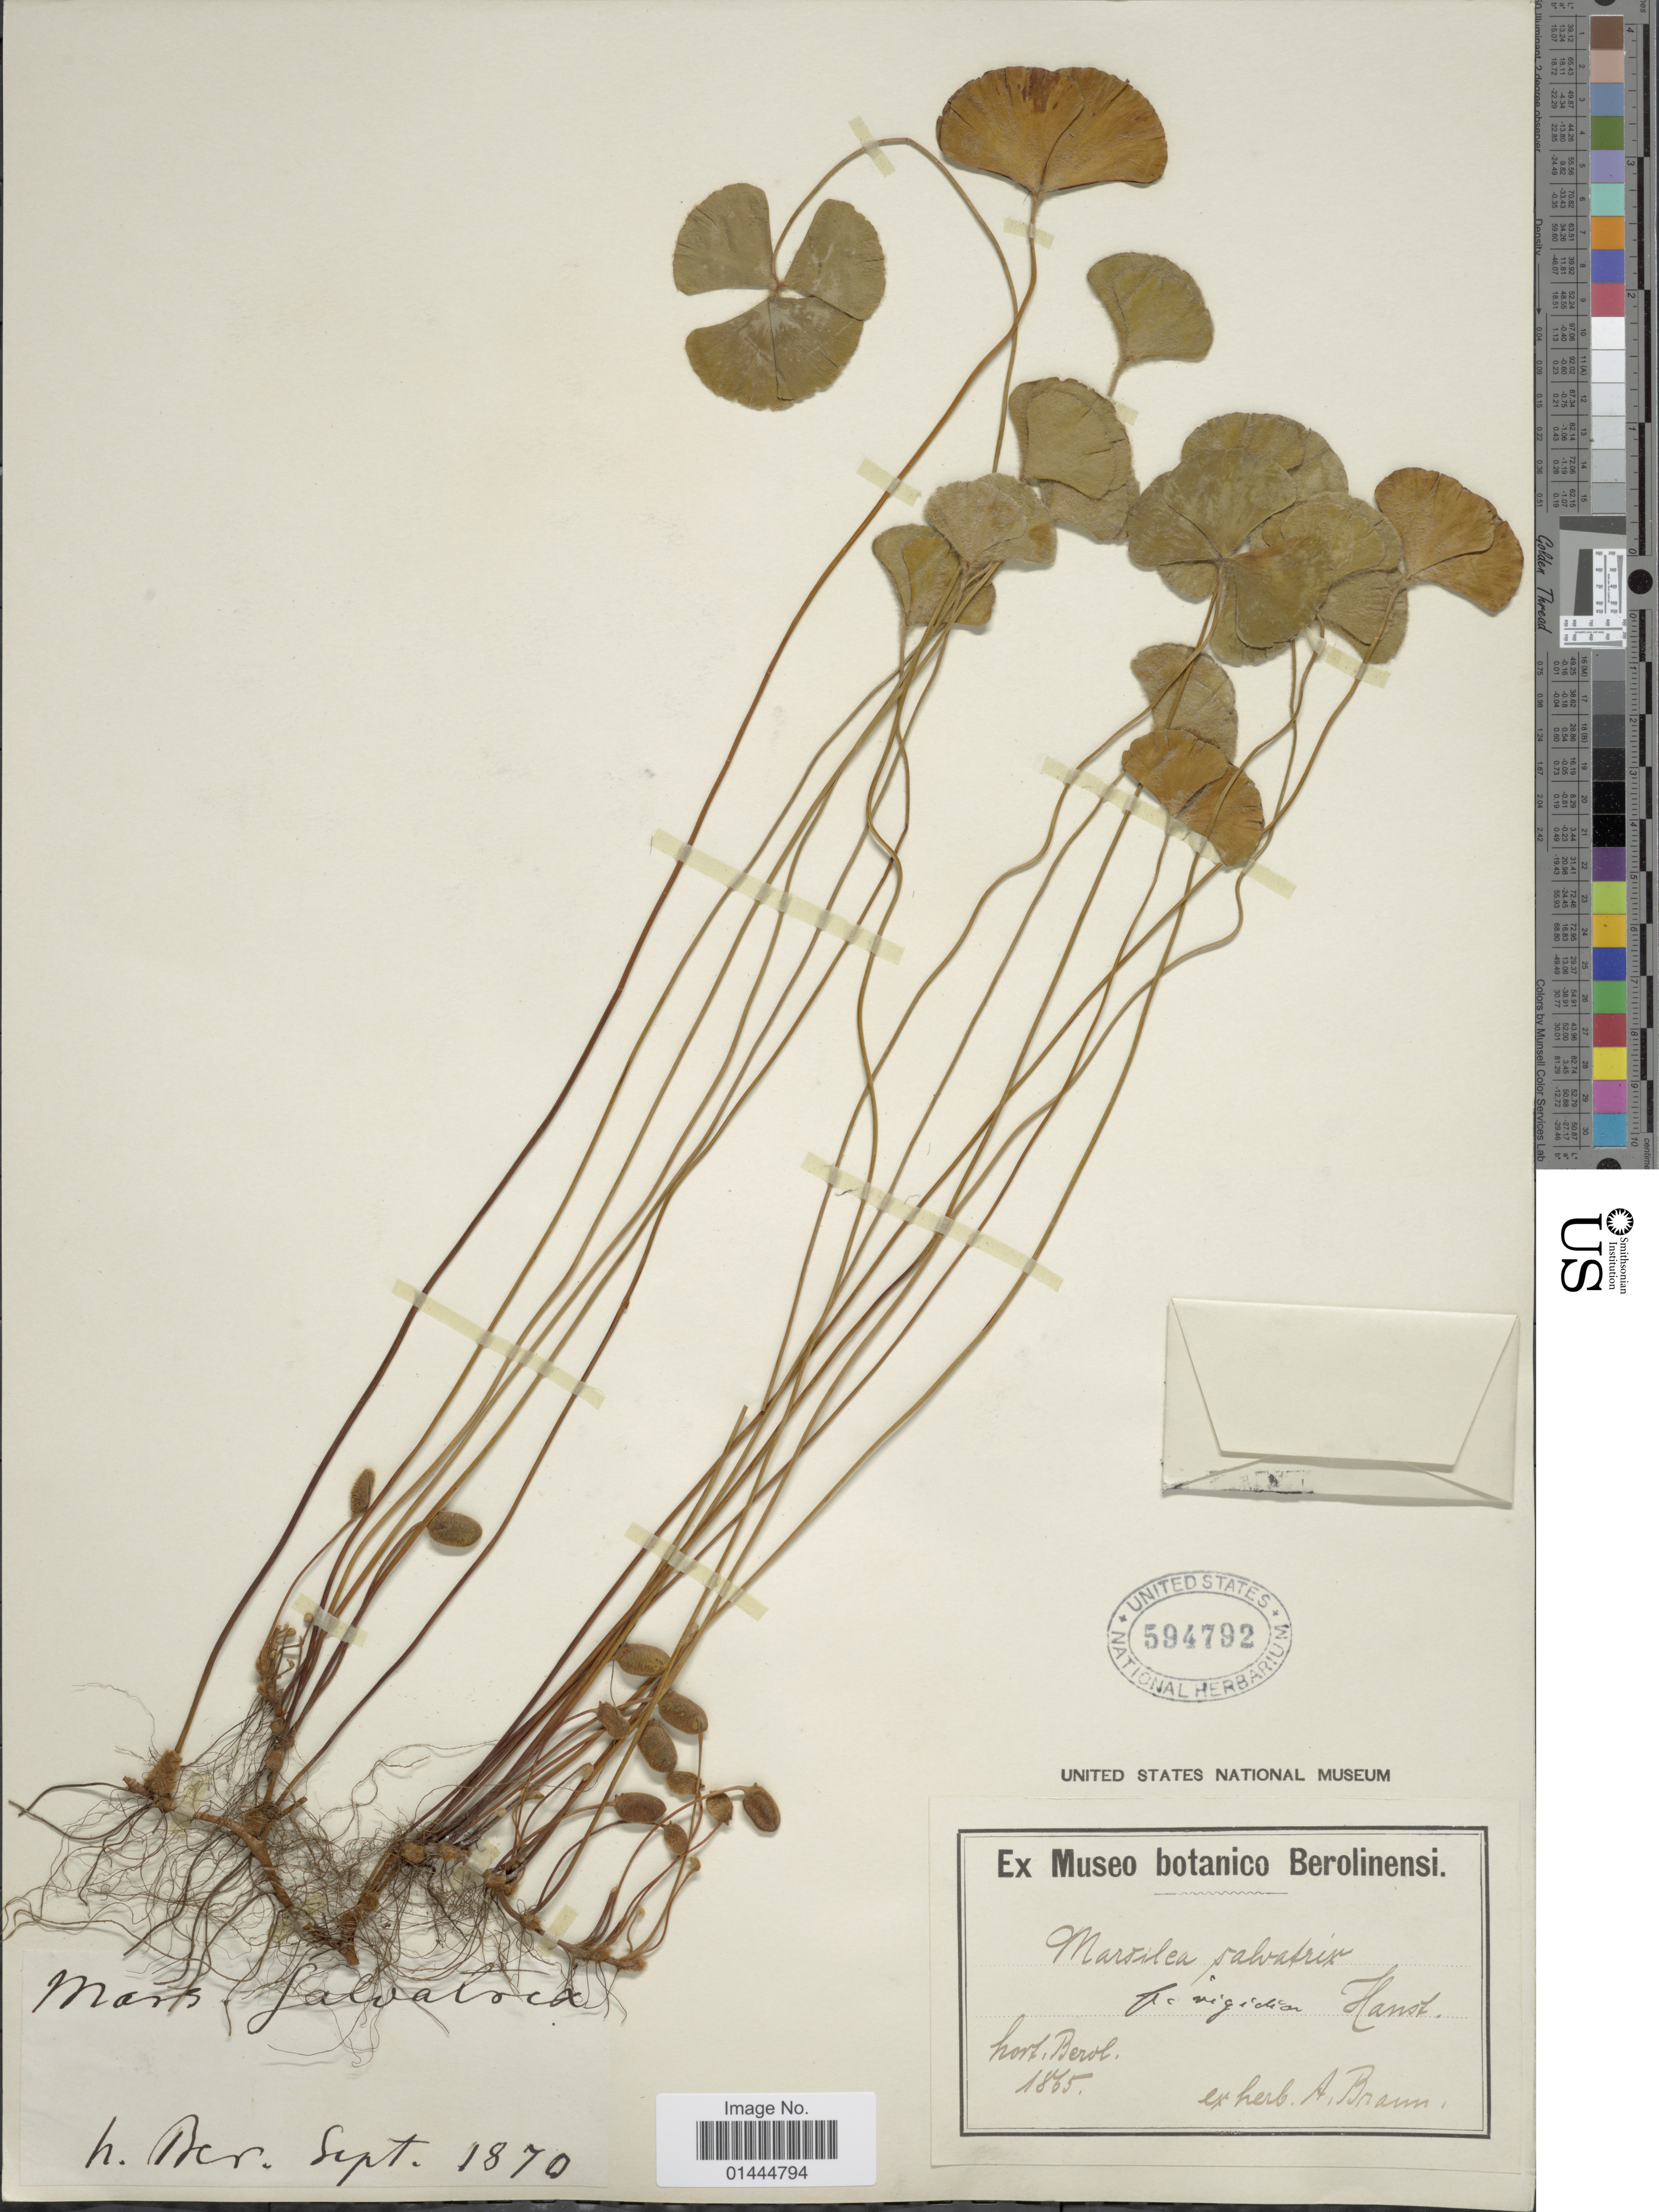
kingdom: Plantae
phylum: Tracheophyta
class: Polypodiopsida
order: Salviniales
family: Marsileaceae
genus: Marsilea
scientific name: Marsilea drummondii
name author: A. Braun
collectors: ex herb. A. Braun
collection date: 1870-09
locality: Hort. Berol.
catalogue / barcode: US 594792